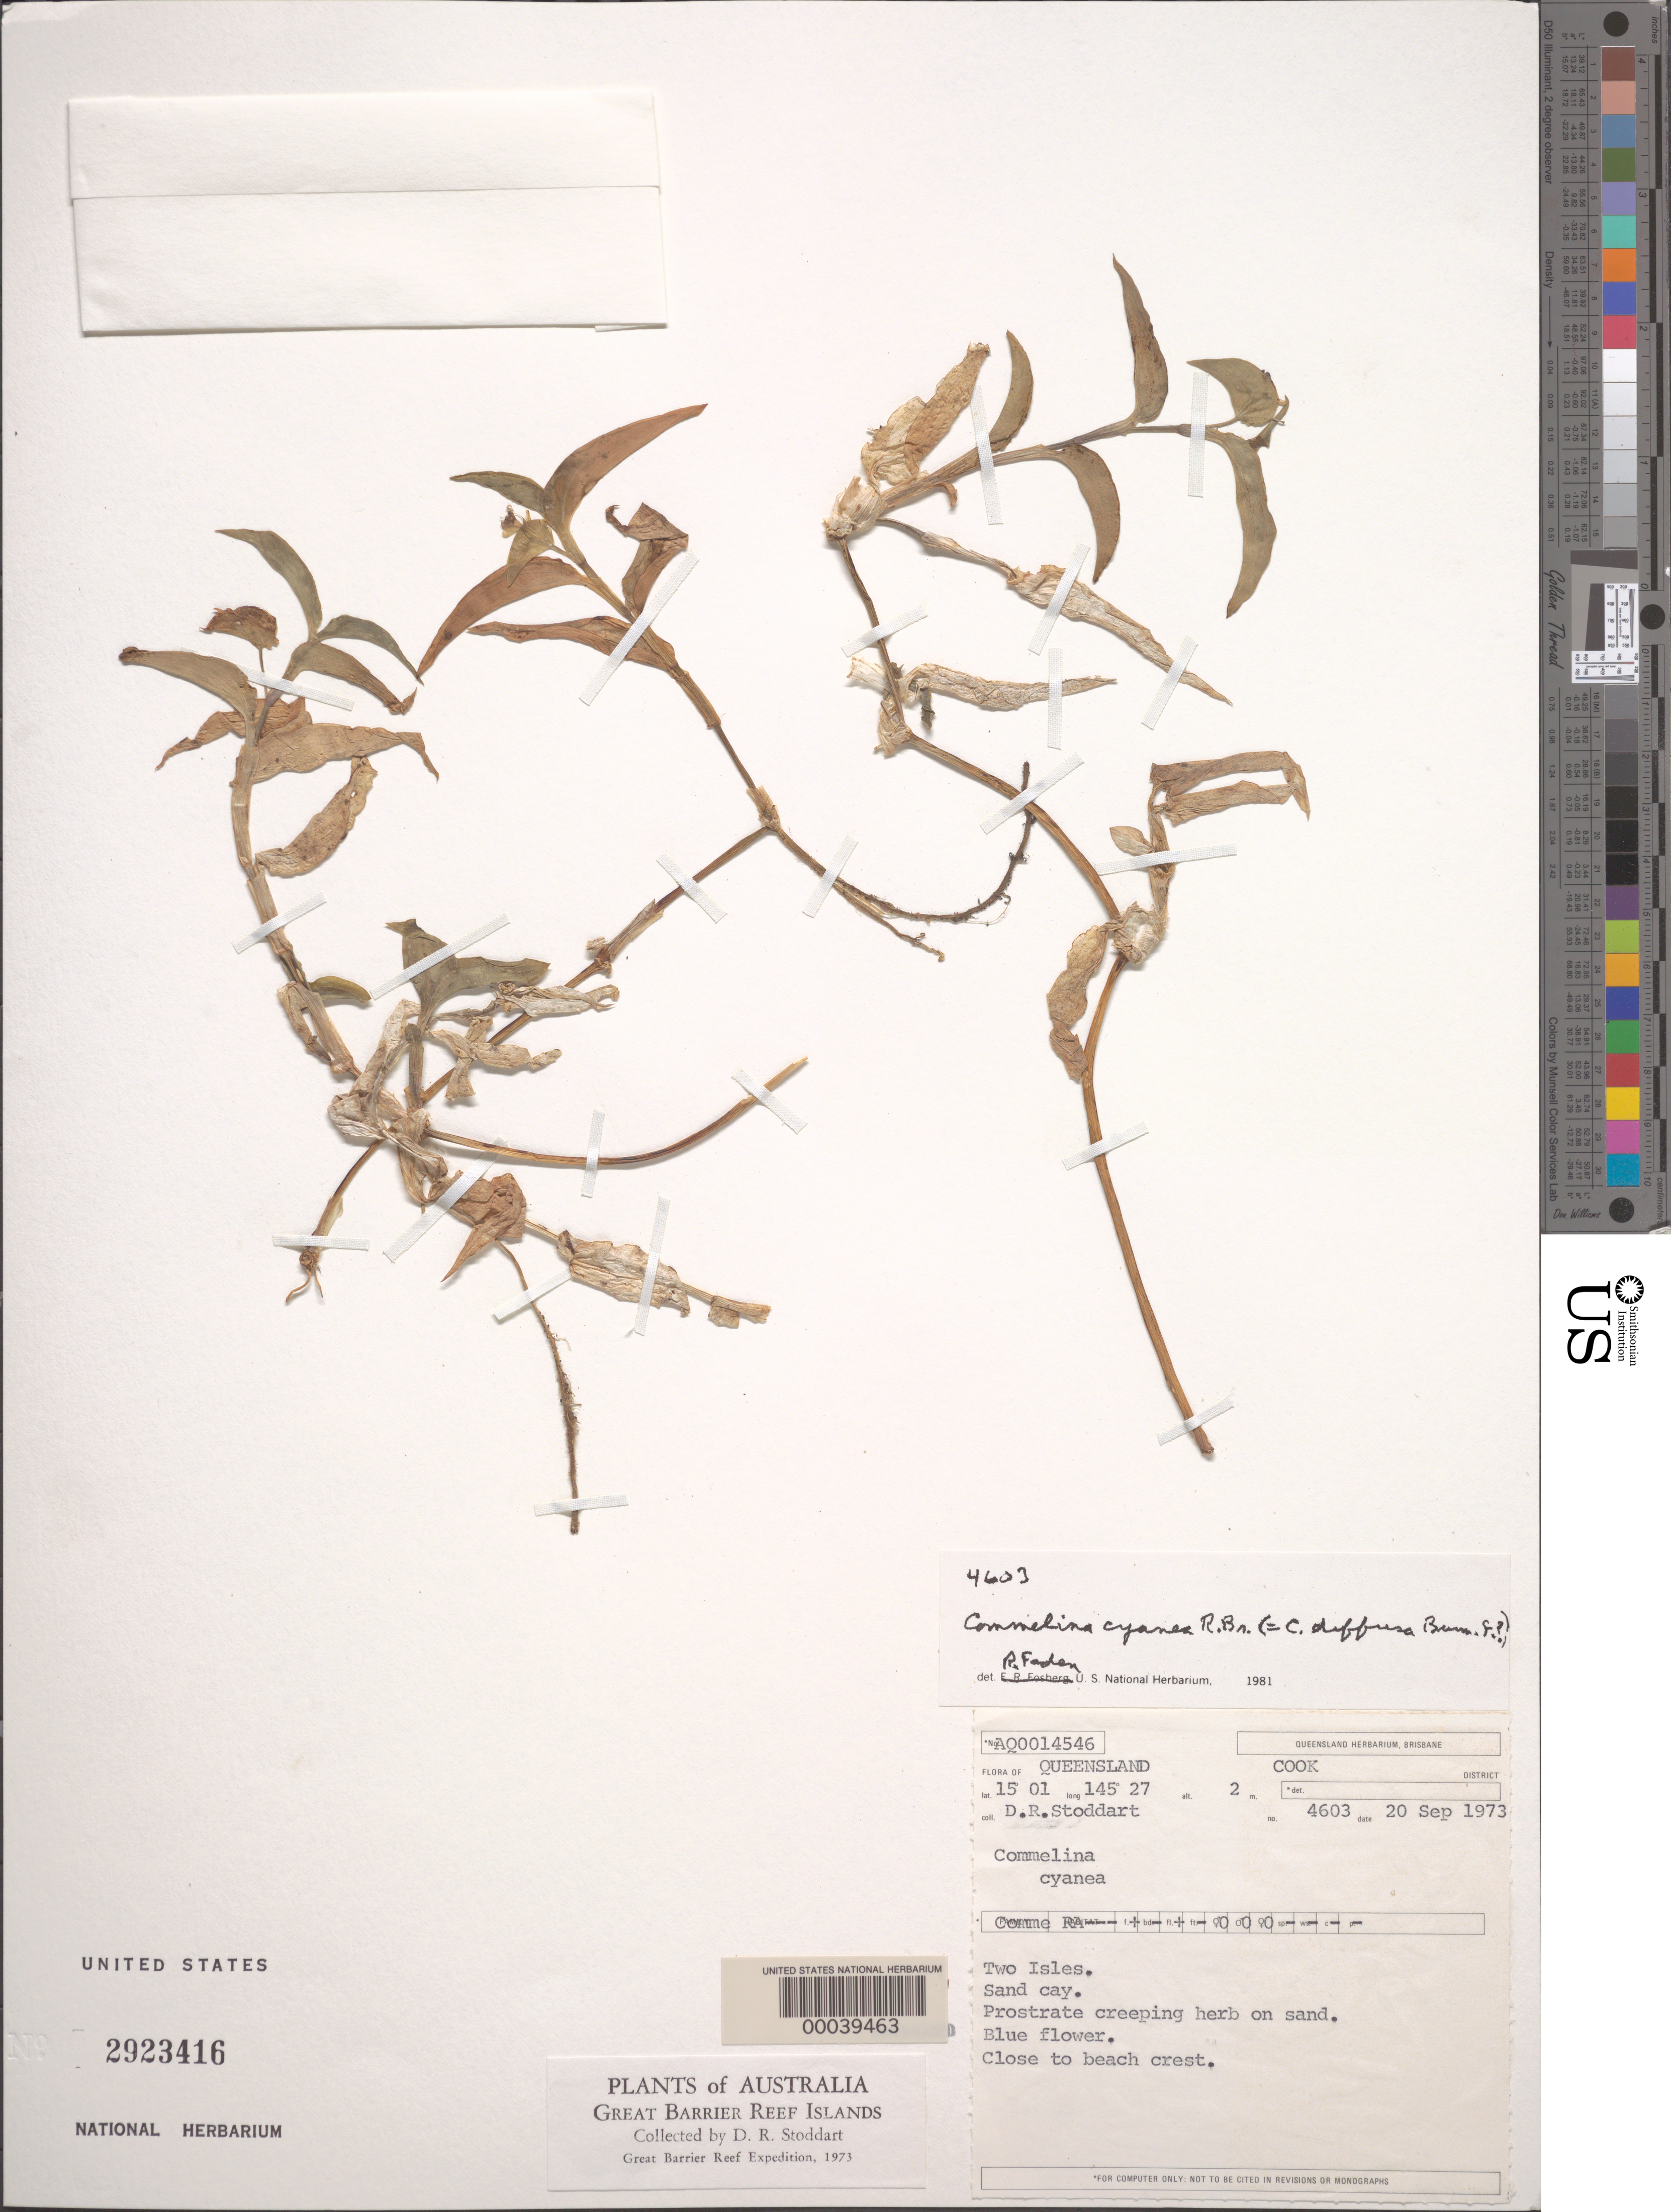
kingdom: Plantae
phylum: Tracheophyta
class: Liliopsida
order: Commelinales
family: Commelinaceae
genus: Commelina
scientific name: Commelina cyanea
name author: R. Br.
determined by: Faden, Robert B., (US), Smithsonian Institution - National Museum of Natural History (UNITED STATES)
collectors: D. R. Stoddart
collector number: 4603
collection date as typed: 20 Sep 1973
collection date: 1973-09-20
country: Australia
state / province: Queensland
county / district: Cook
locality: Two isles; great barrier reef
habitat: Sand cay, close to beach crest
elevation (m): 2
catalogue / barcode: US 2923416